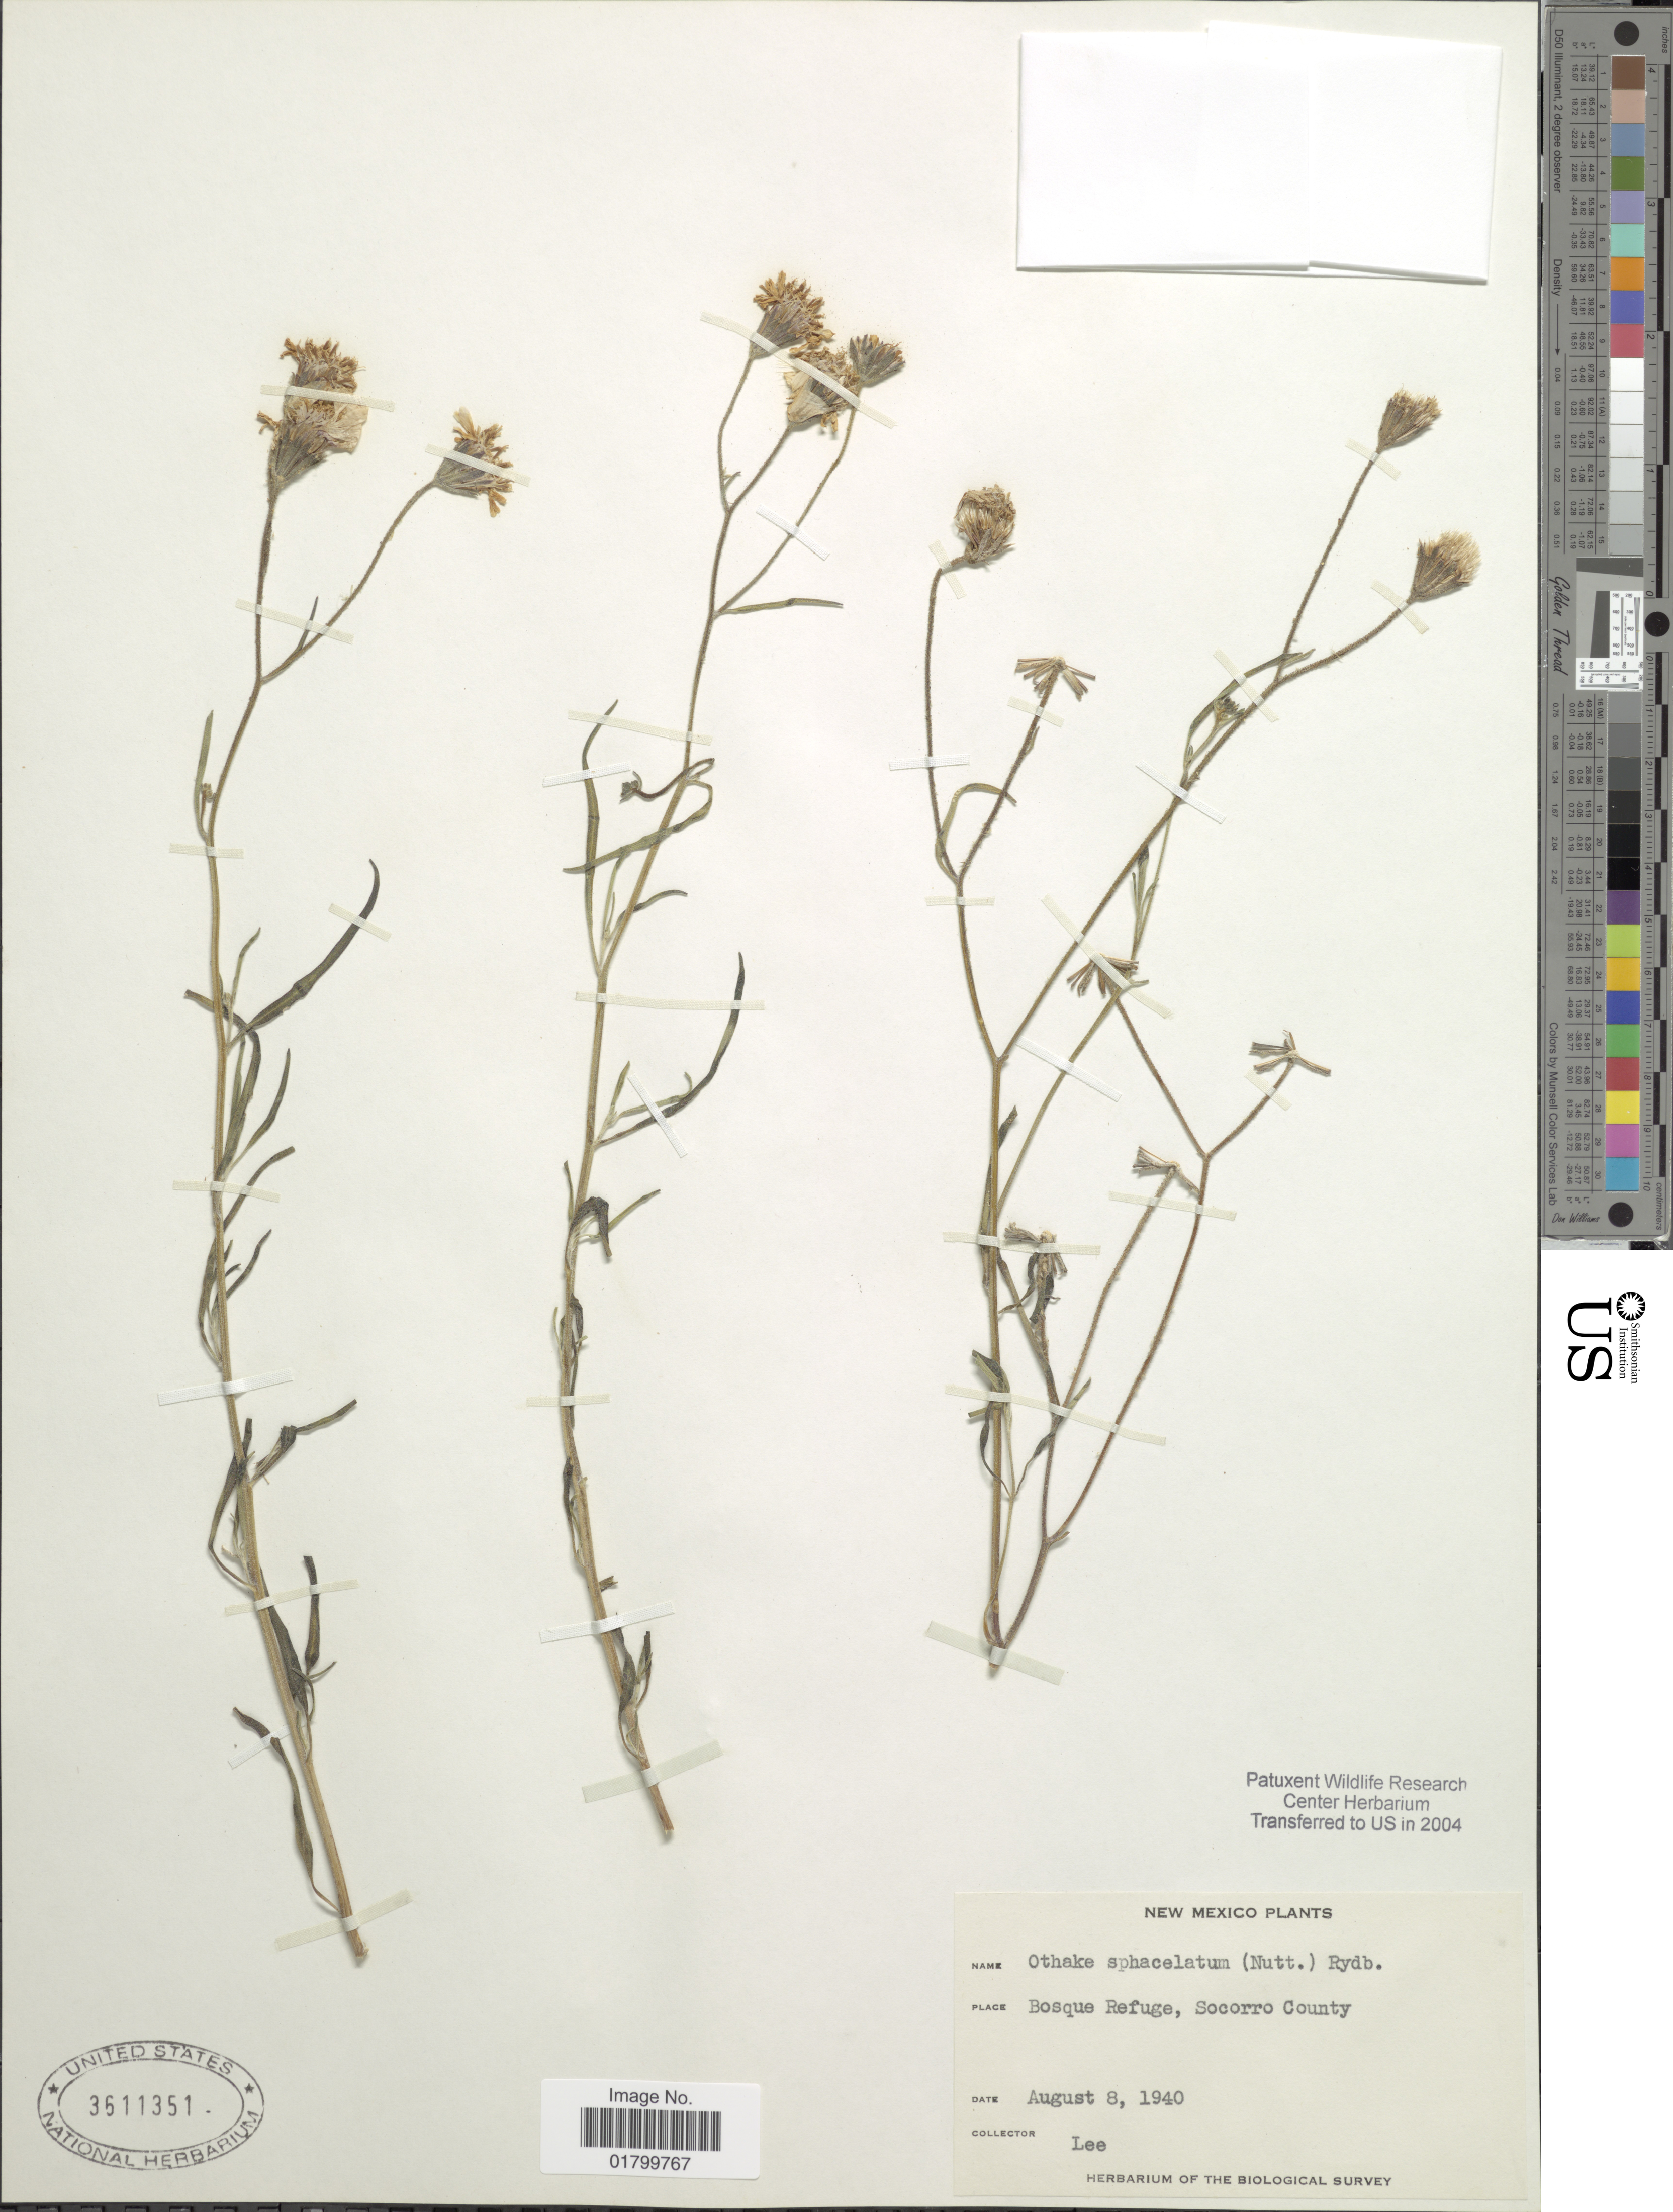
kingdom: Plantae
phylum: Tracheophyta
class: Magnoliopsida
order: Asterales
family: Asteraceae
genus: Palafoxia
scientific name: Palafoxia sphacelata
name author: (Nutt. ex Torr.) Cory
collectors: -. Lee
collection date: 1940-08-08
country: United States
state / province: New Mexico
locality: Bosque Refuge, Socorro County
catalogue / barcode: US 3611351